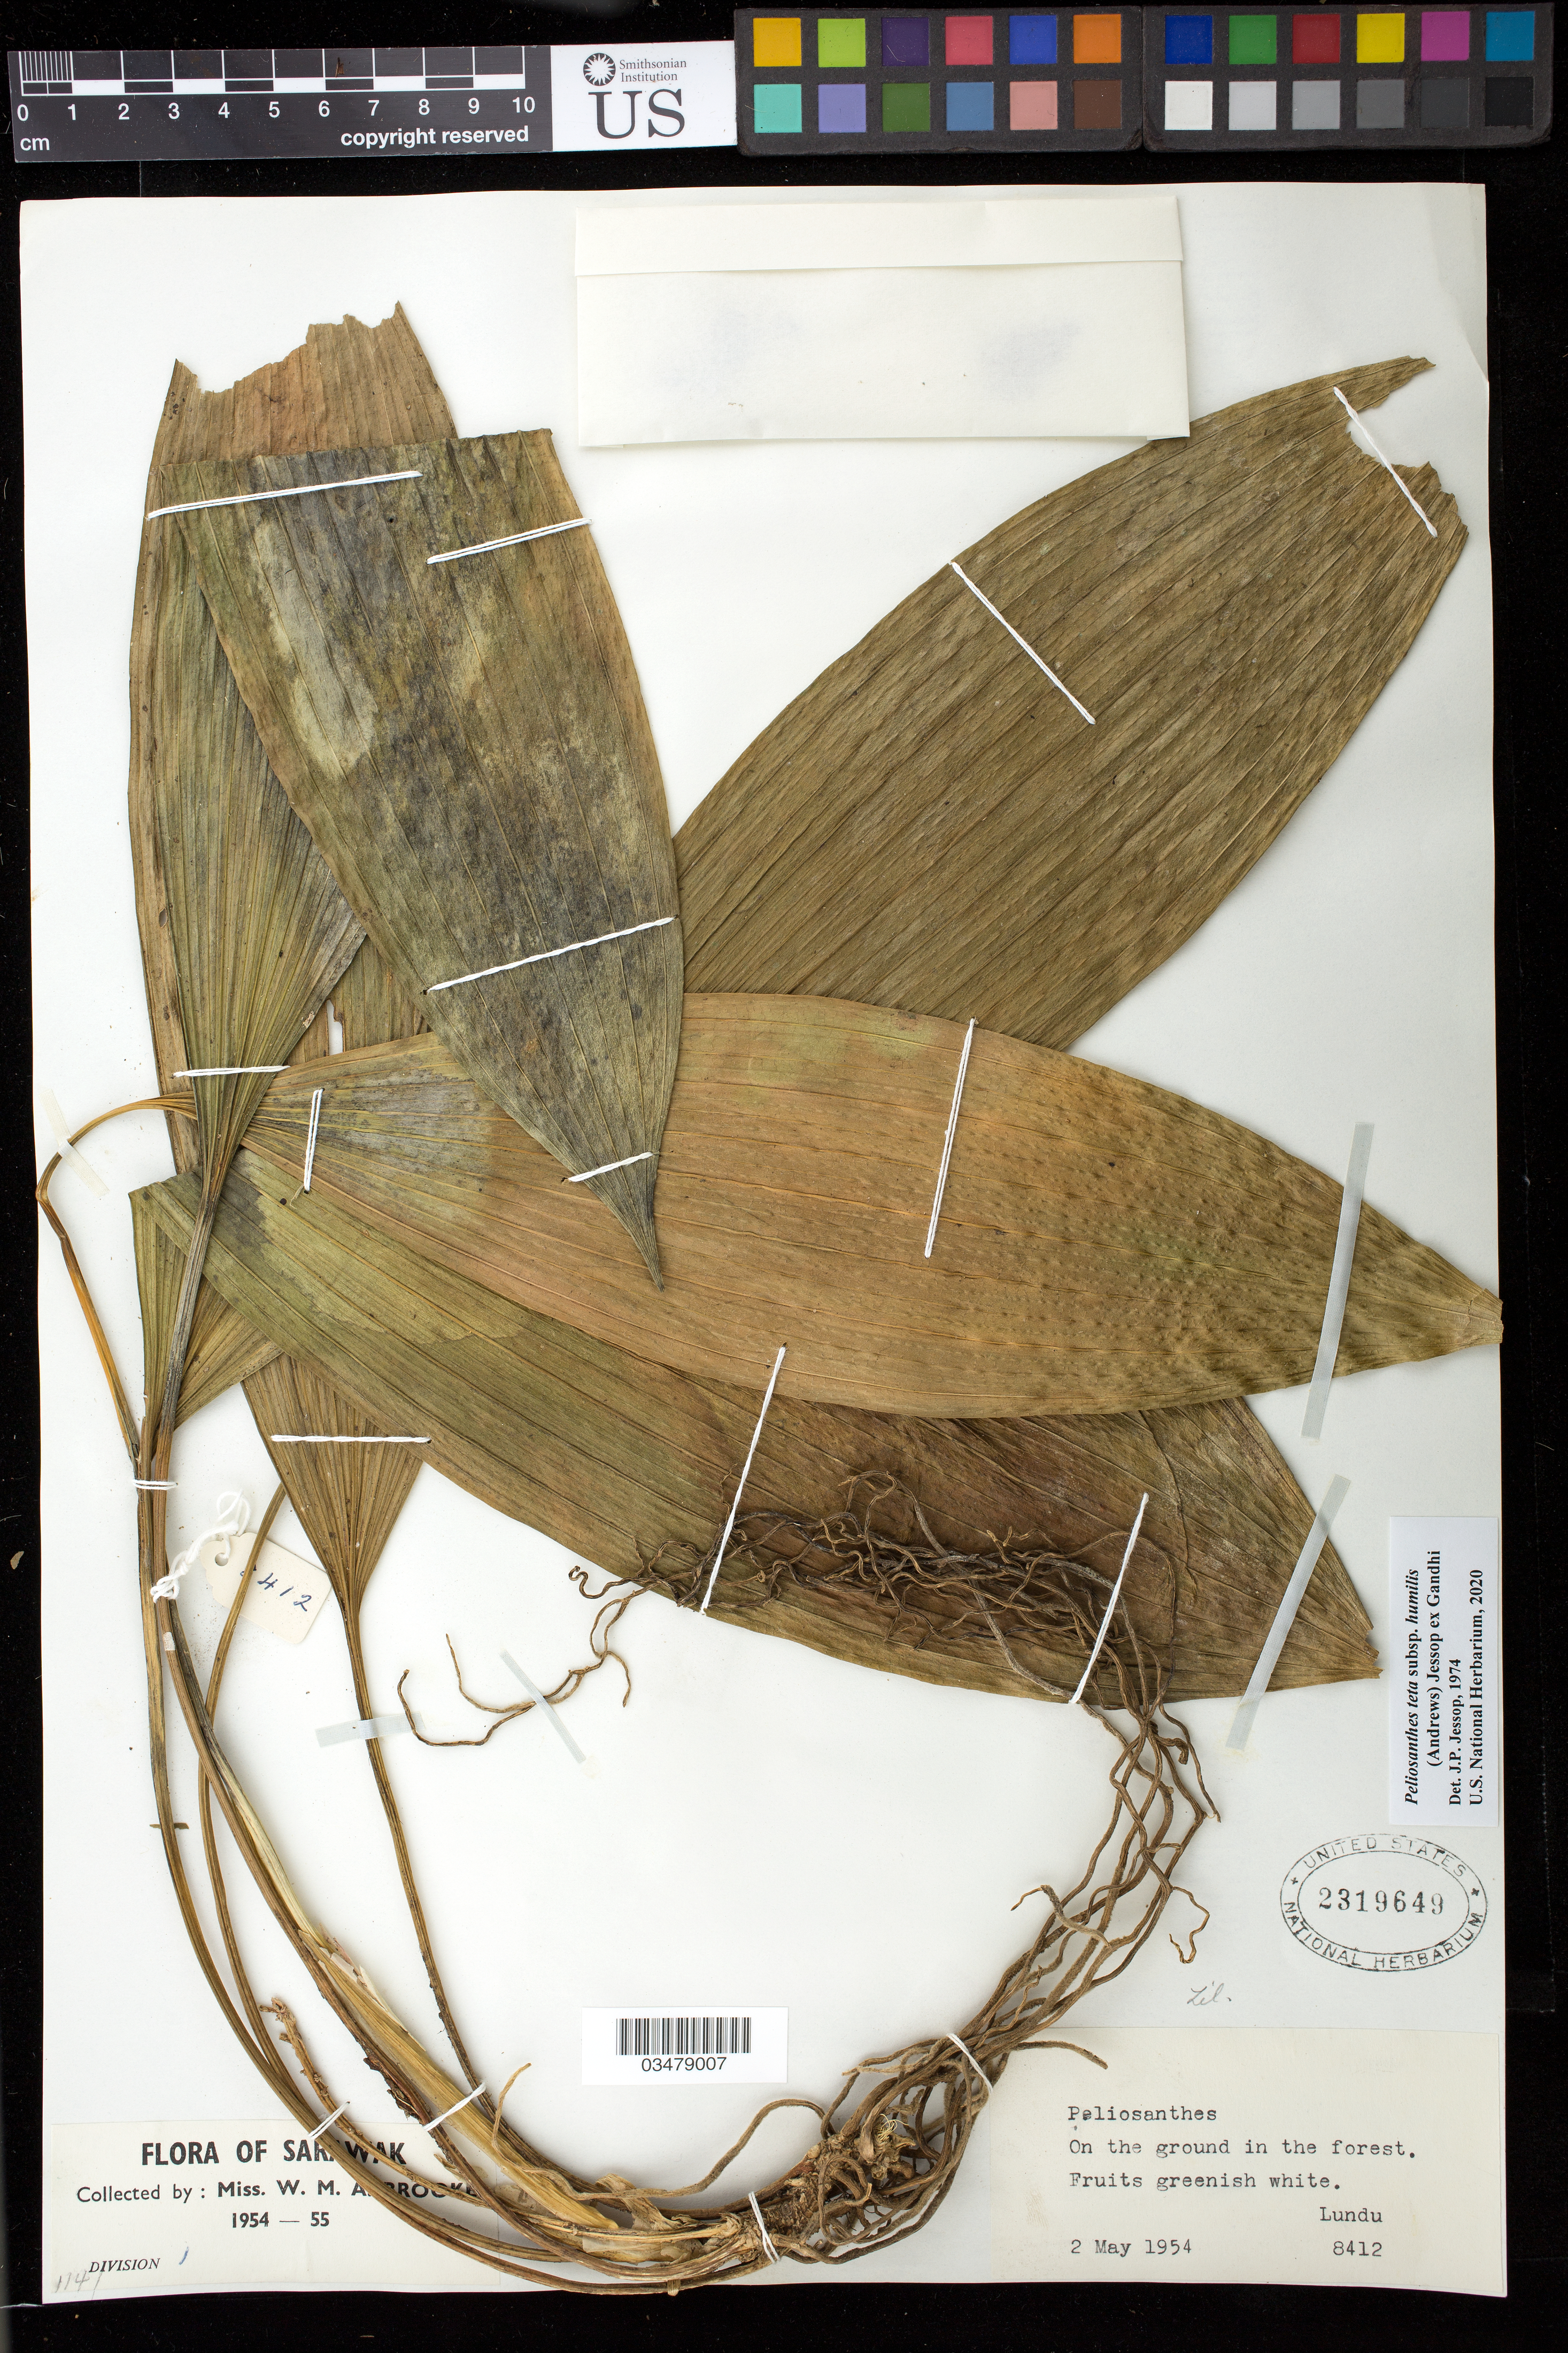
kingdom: Plantae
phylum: Tracheophyta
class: Liliopsida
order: Asparagales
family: Asparagaceae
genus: Peliosanthes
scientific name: Peliosanthes teta subsp. humilis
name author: (Andrews) Jessop ex Gandhi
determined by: Jessop, J. P.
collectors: W. Brooke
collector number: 8412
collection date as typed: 02 May 1954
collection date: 1954-05-02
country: Malaysia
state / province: Sarawak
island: Borneo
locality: Lundu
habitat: On the ground in the forest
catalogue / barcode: US 2319649